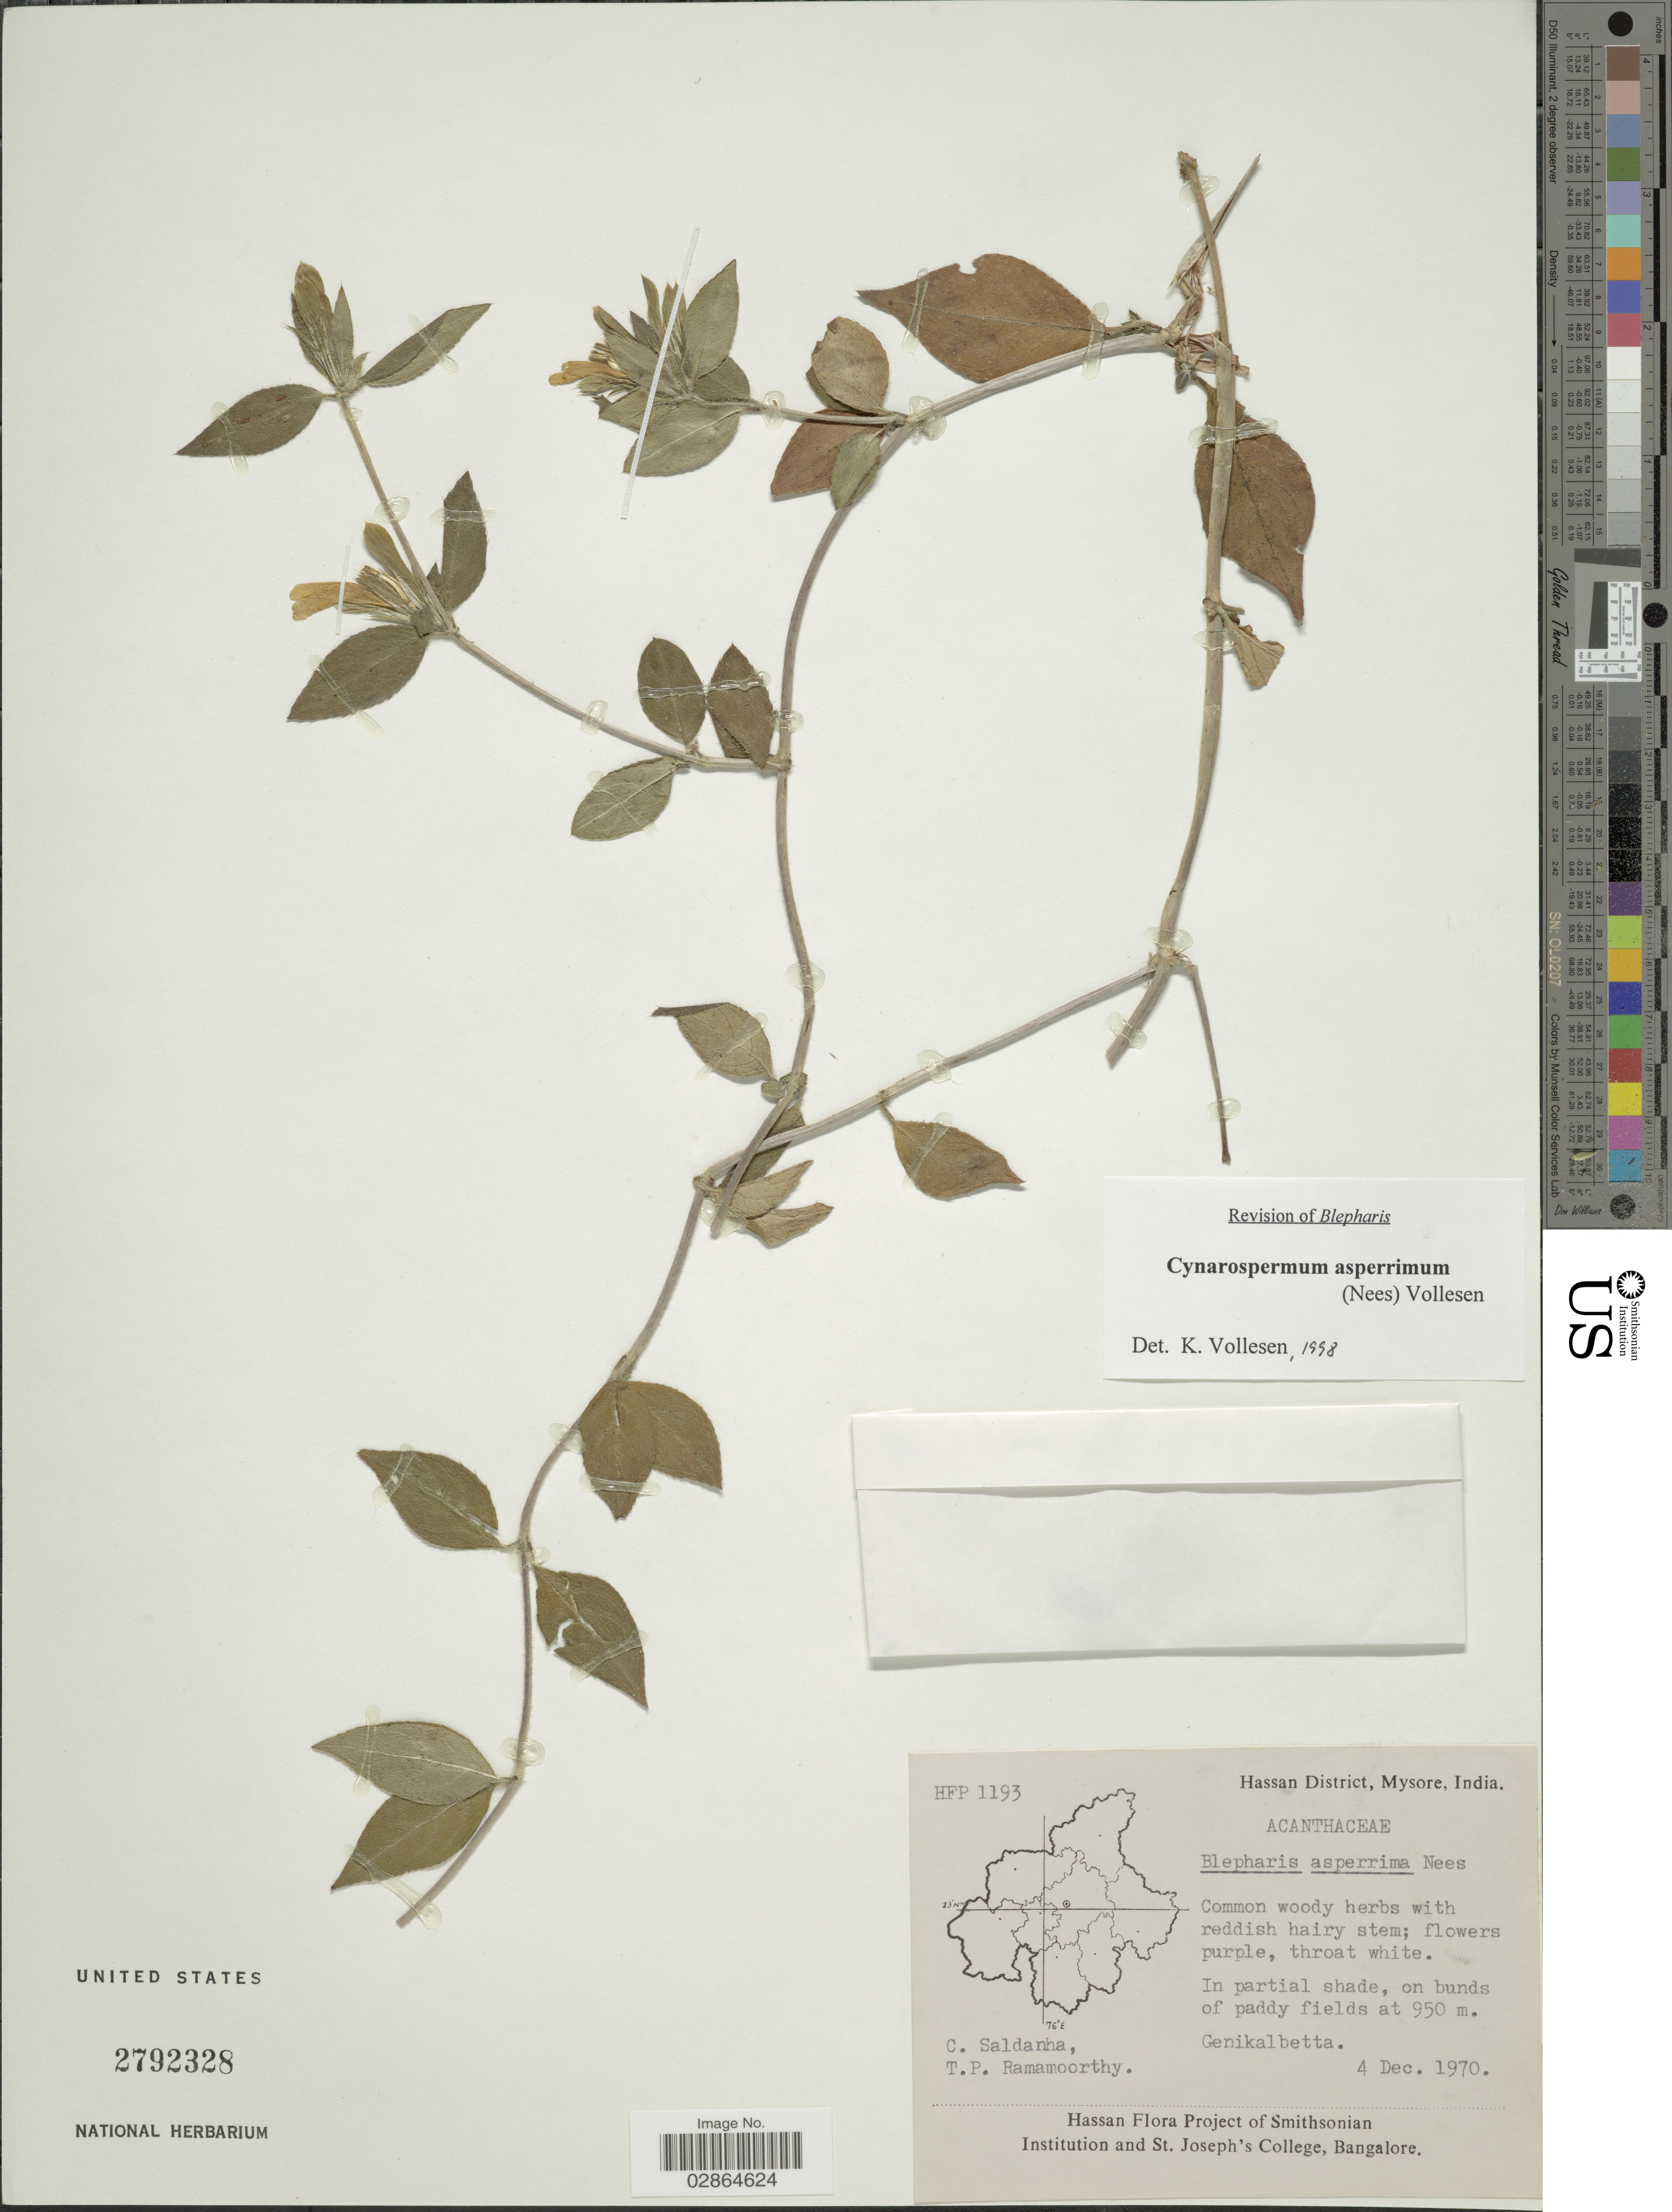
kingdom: Plantae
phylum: Tracheophyta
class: Magnoliopsida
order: Lamiales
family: Acanthaceae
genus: Blepharis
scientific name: Blepharis asperrima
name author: Nees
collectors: C. Saldanha & T. P. Ramamoorthy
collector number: HFP1193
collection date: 1970-12-04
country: India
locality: Hassan District, Mysore, Genikalbetta.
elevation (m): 950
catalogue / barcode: US 2792328